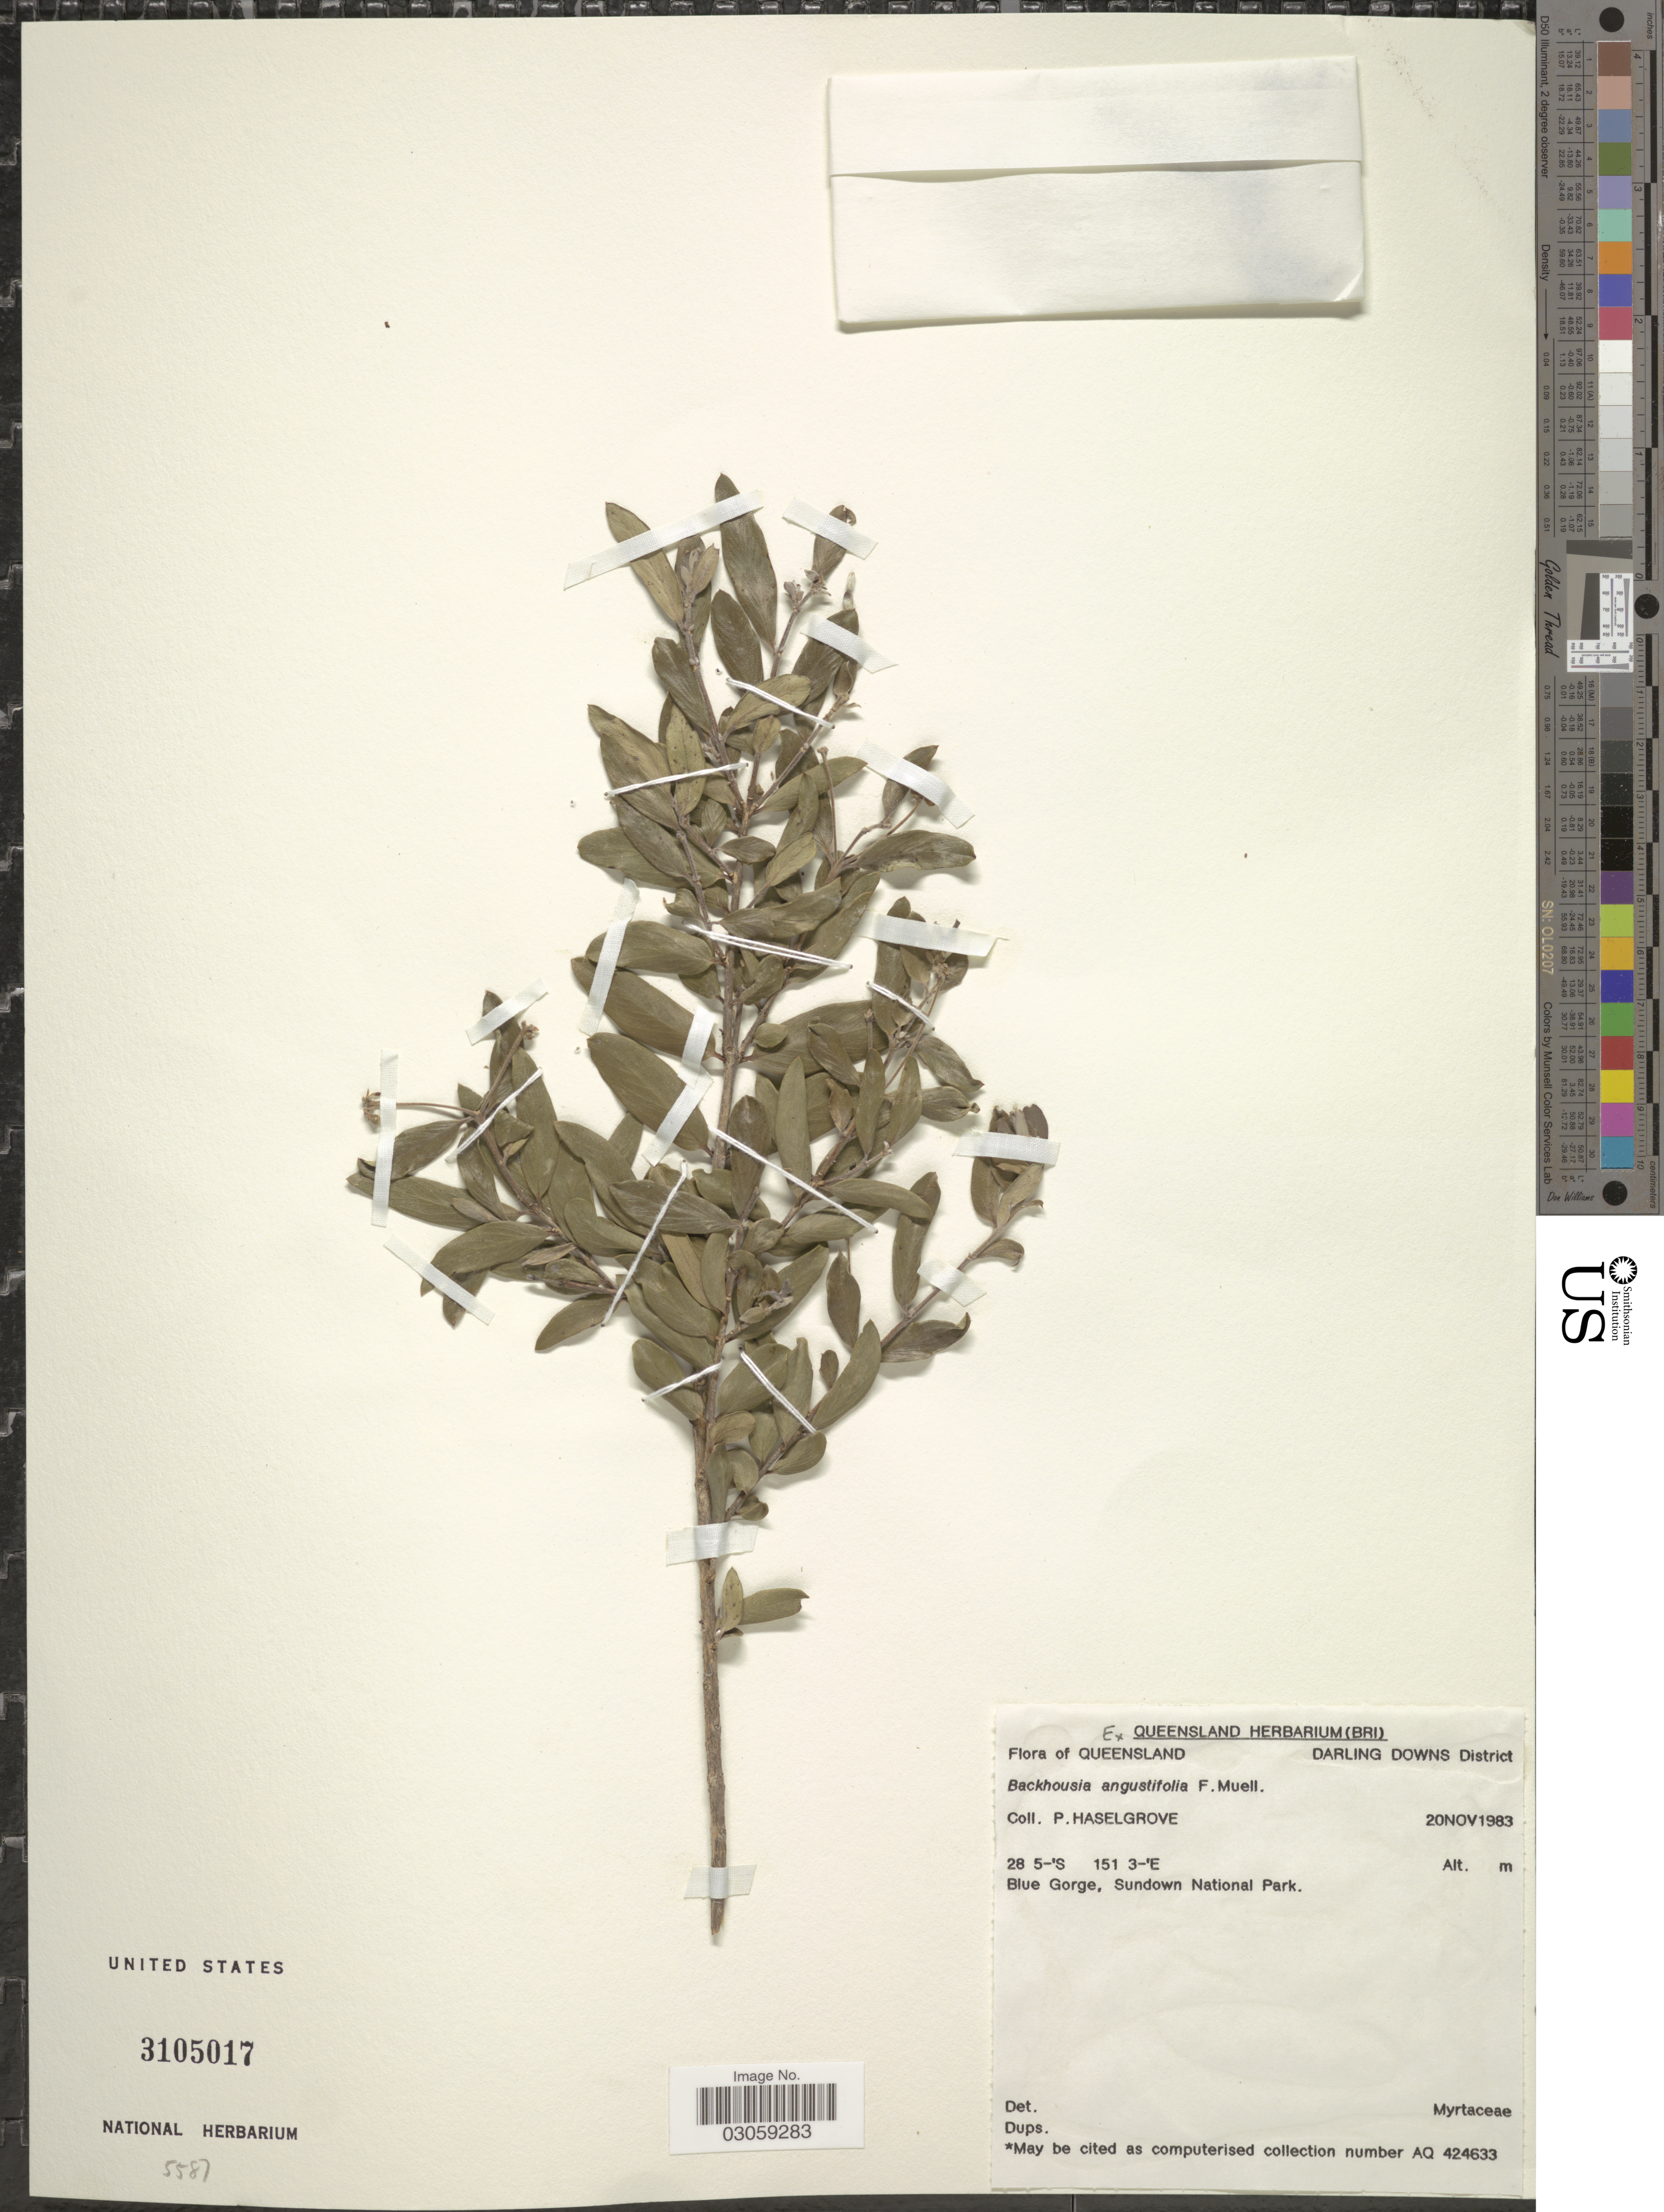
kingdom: Plantae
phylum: Tracheophyta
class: Magnoliopsida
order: Myrtales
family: Myrtaceae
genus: Backhousia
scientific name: Backhousia angustifolia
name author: F. Muell.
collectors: P. Haselgrove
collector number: AQ424633?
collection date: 1983-11-20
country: Australia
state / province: Queensland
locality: Darling Downs District. Blue Gorge, Sundown National Park.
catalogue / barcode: US 3105017